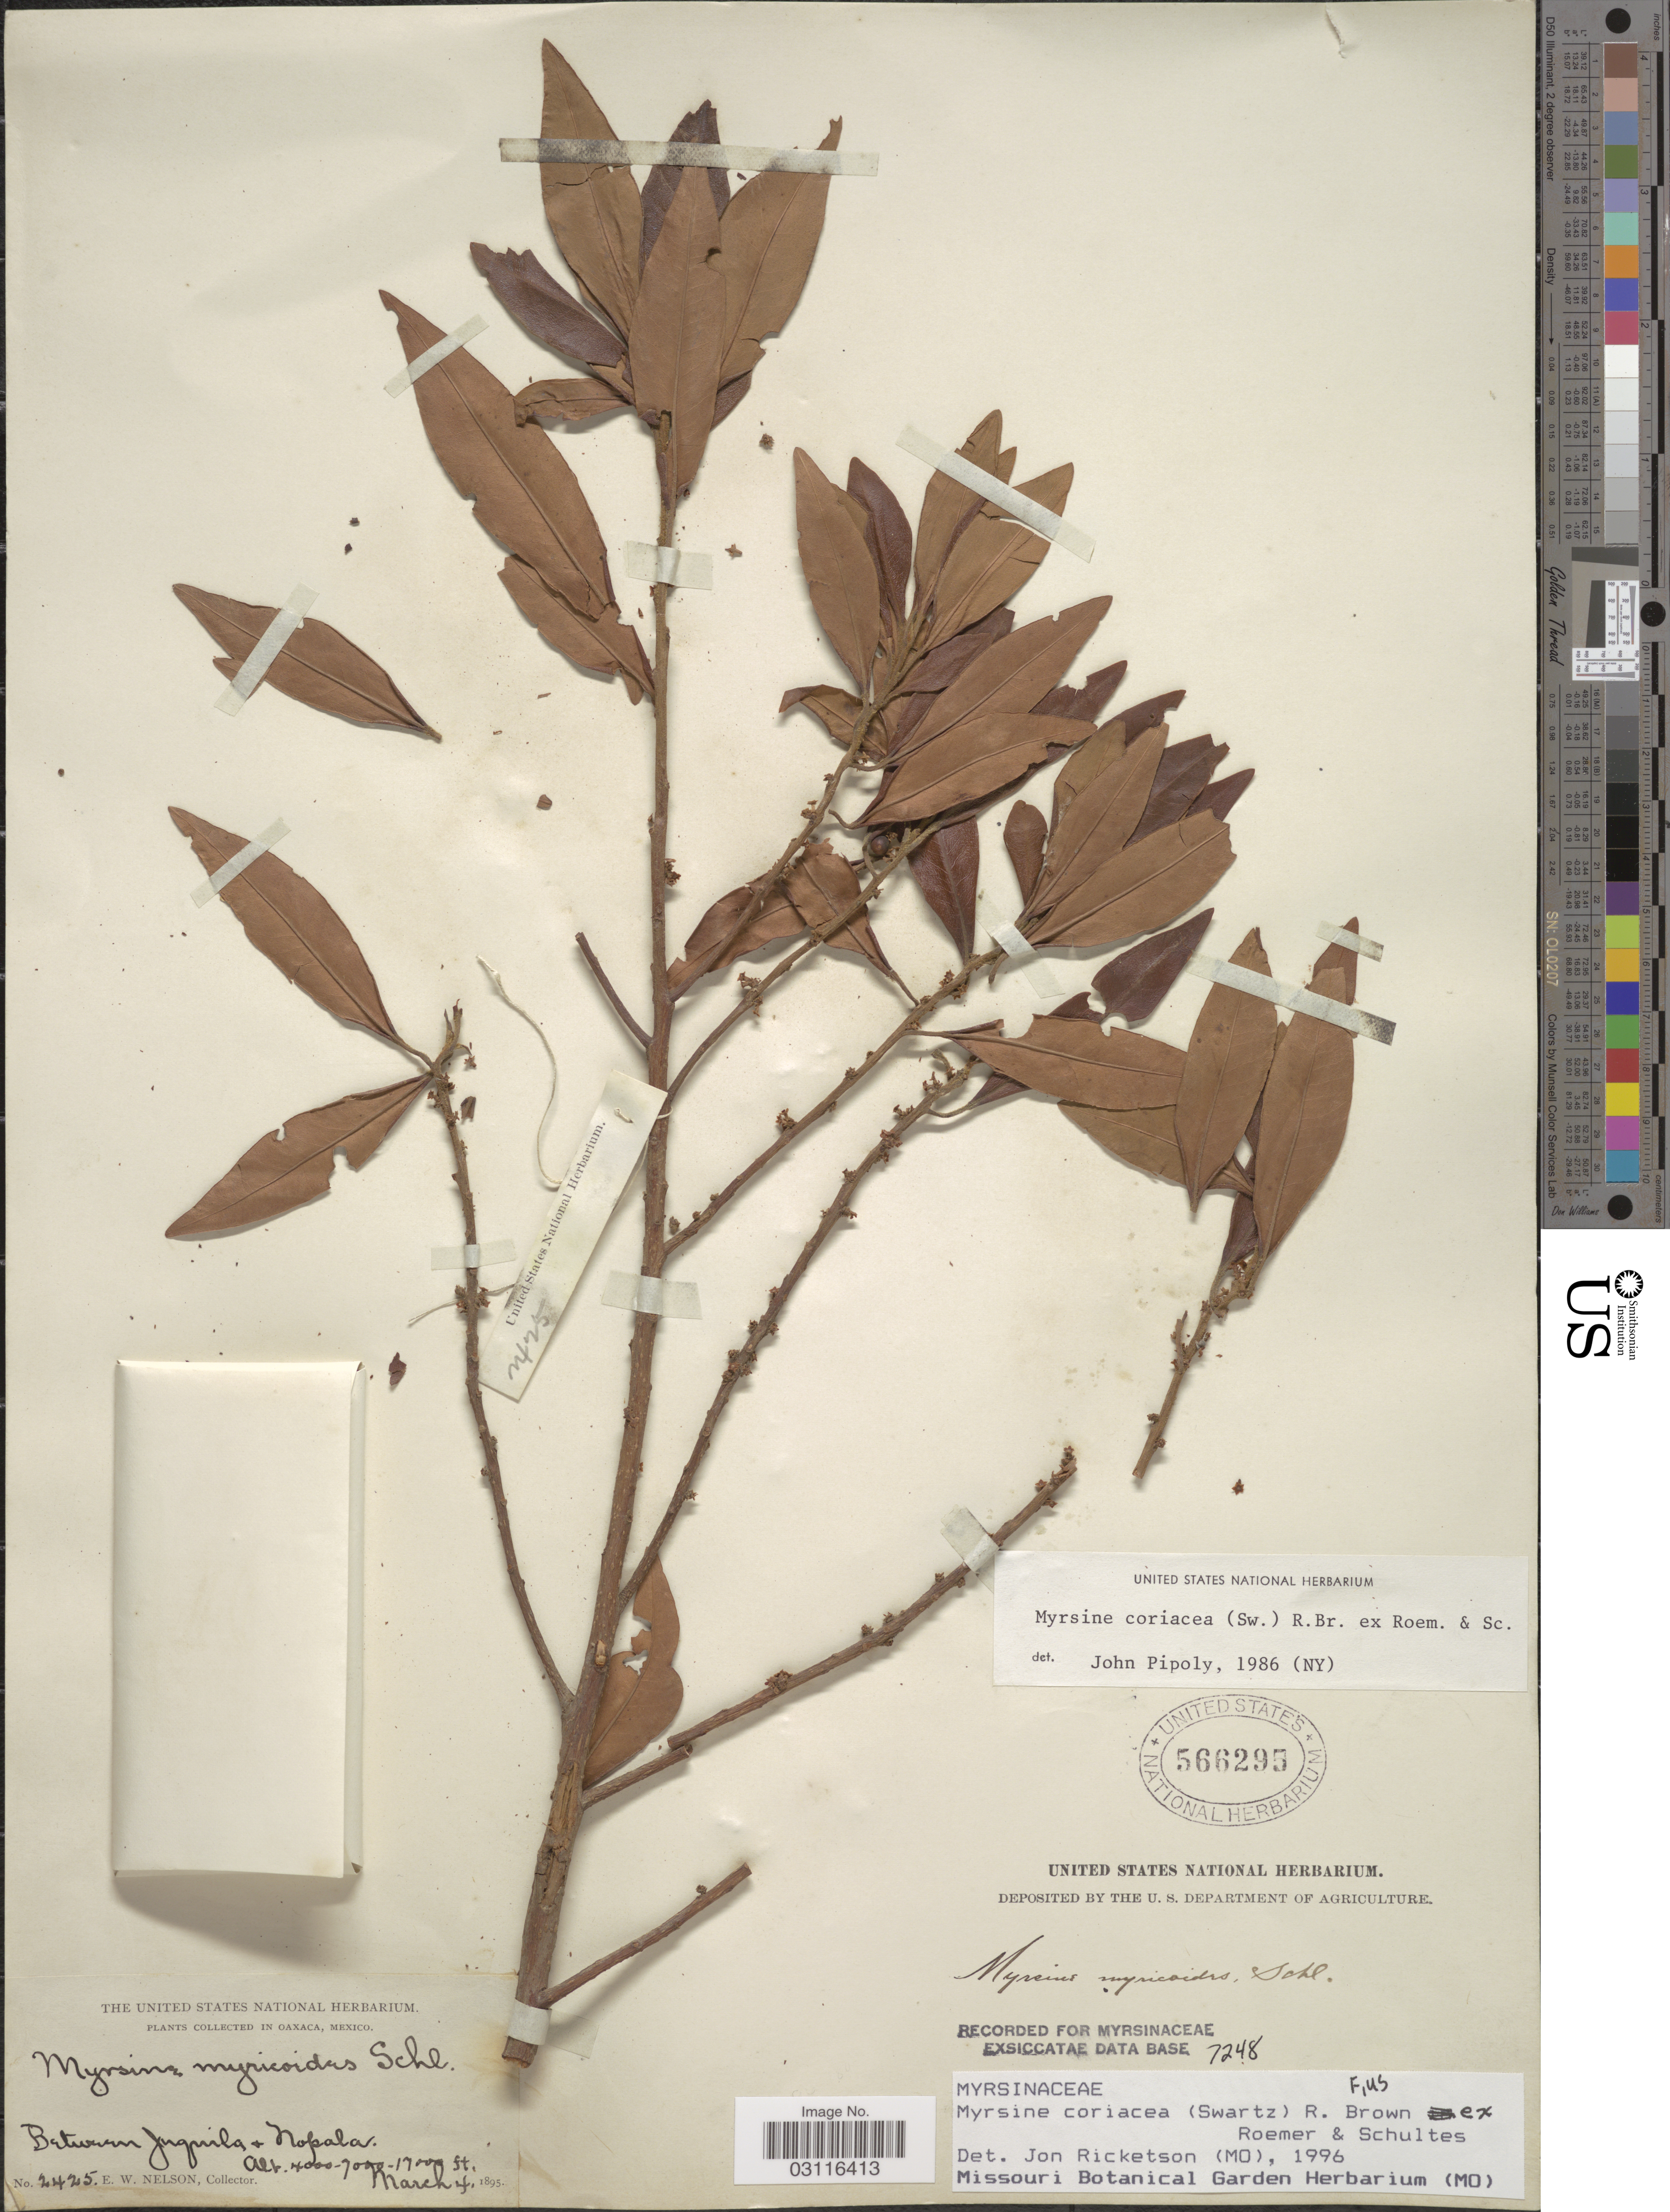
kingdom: Plantae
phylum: Tracheophyta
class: Magnoliopsida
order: Ericales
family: Primulaceae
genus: Myrsine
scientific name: Myrsine coriacea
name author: (Sw.) R. Br. ex Roem. & Schult.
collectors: E. W. Nelson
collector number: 2425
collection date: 1895-03-04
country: Mexico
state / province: Oaxaca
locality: Between Juquila & Nopala.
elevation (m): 1219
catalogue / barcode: US 566295